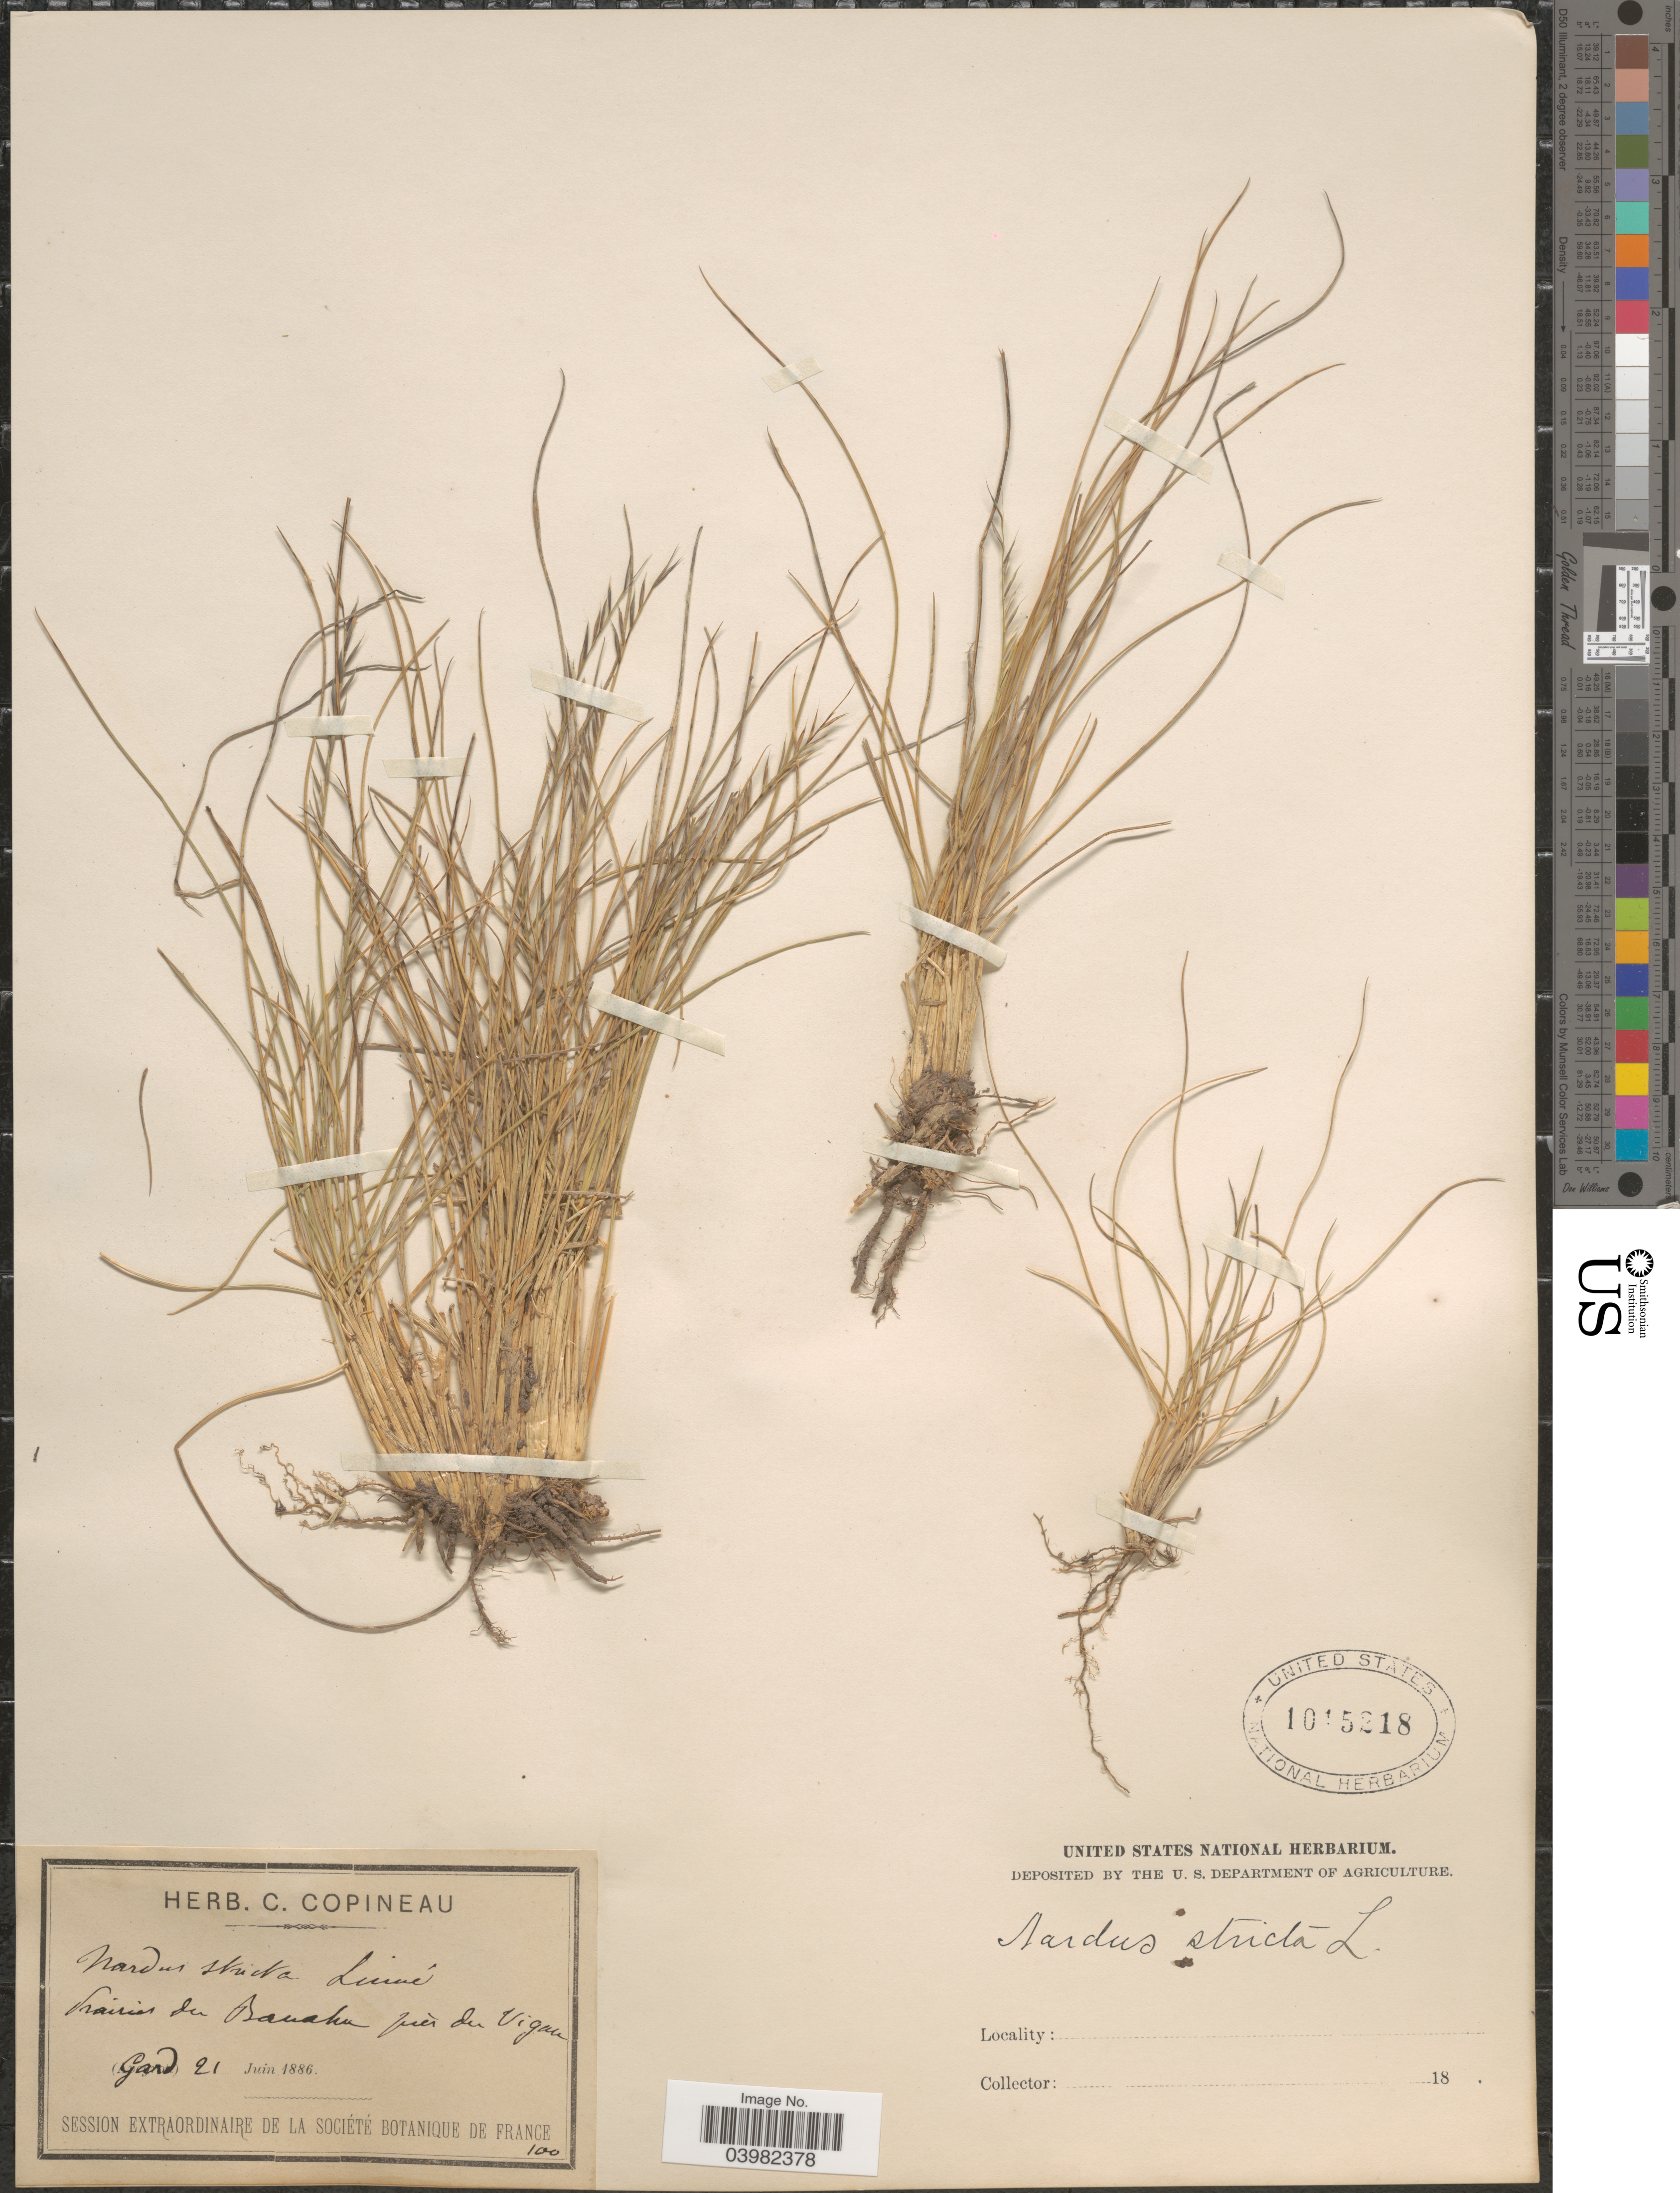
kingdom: Plantae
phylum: Tracheophyta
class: Liliopsida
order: Poales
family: Poaceae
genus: Nardus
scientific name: Nardus stricta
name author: L.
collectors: ex herb. C. Copineau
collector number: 100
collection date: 1886-06-21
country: France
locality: Prairies du Banahu [interpreted] près du Vigan. Gard.